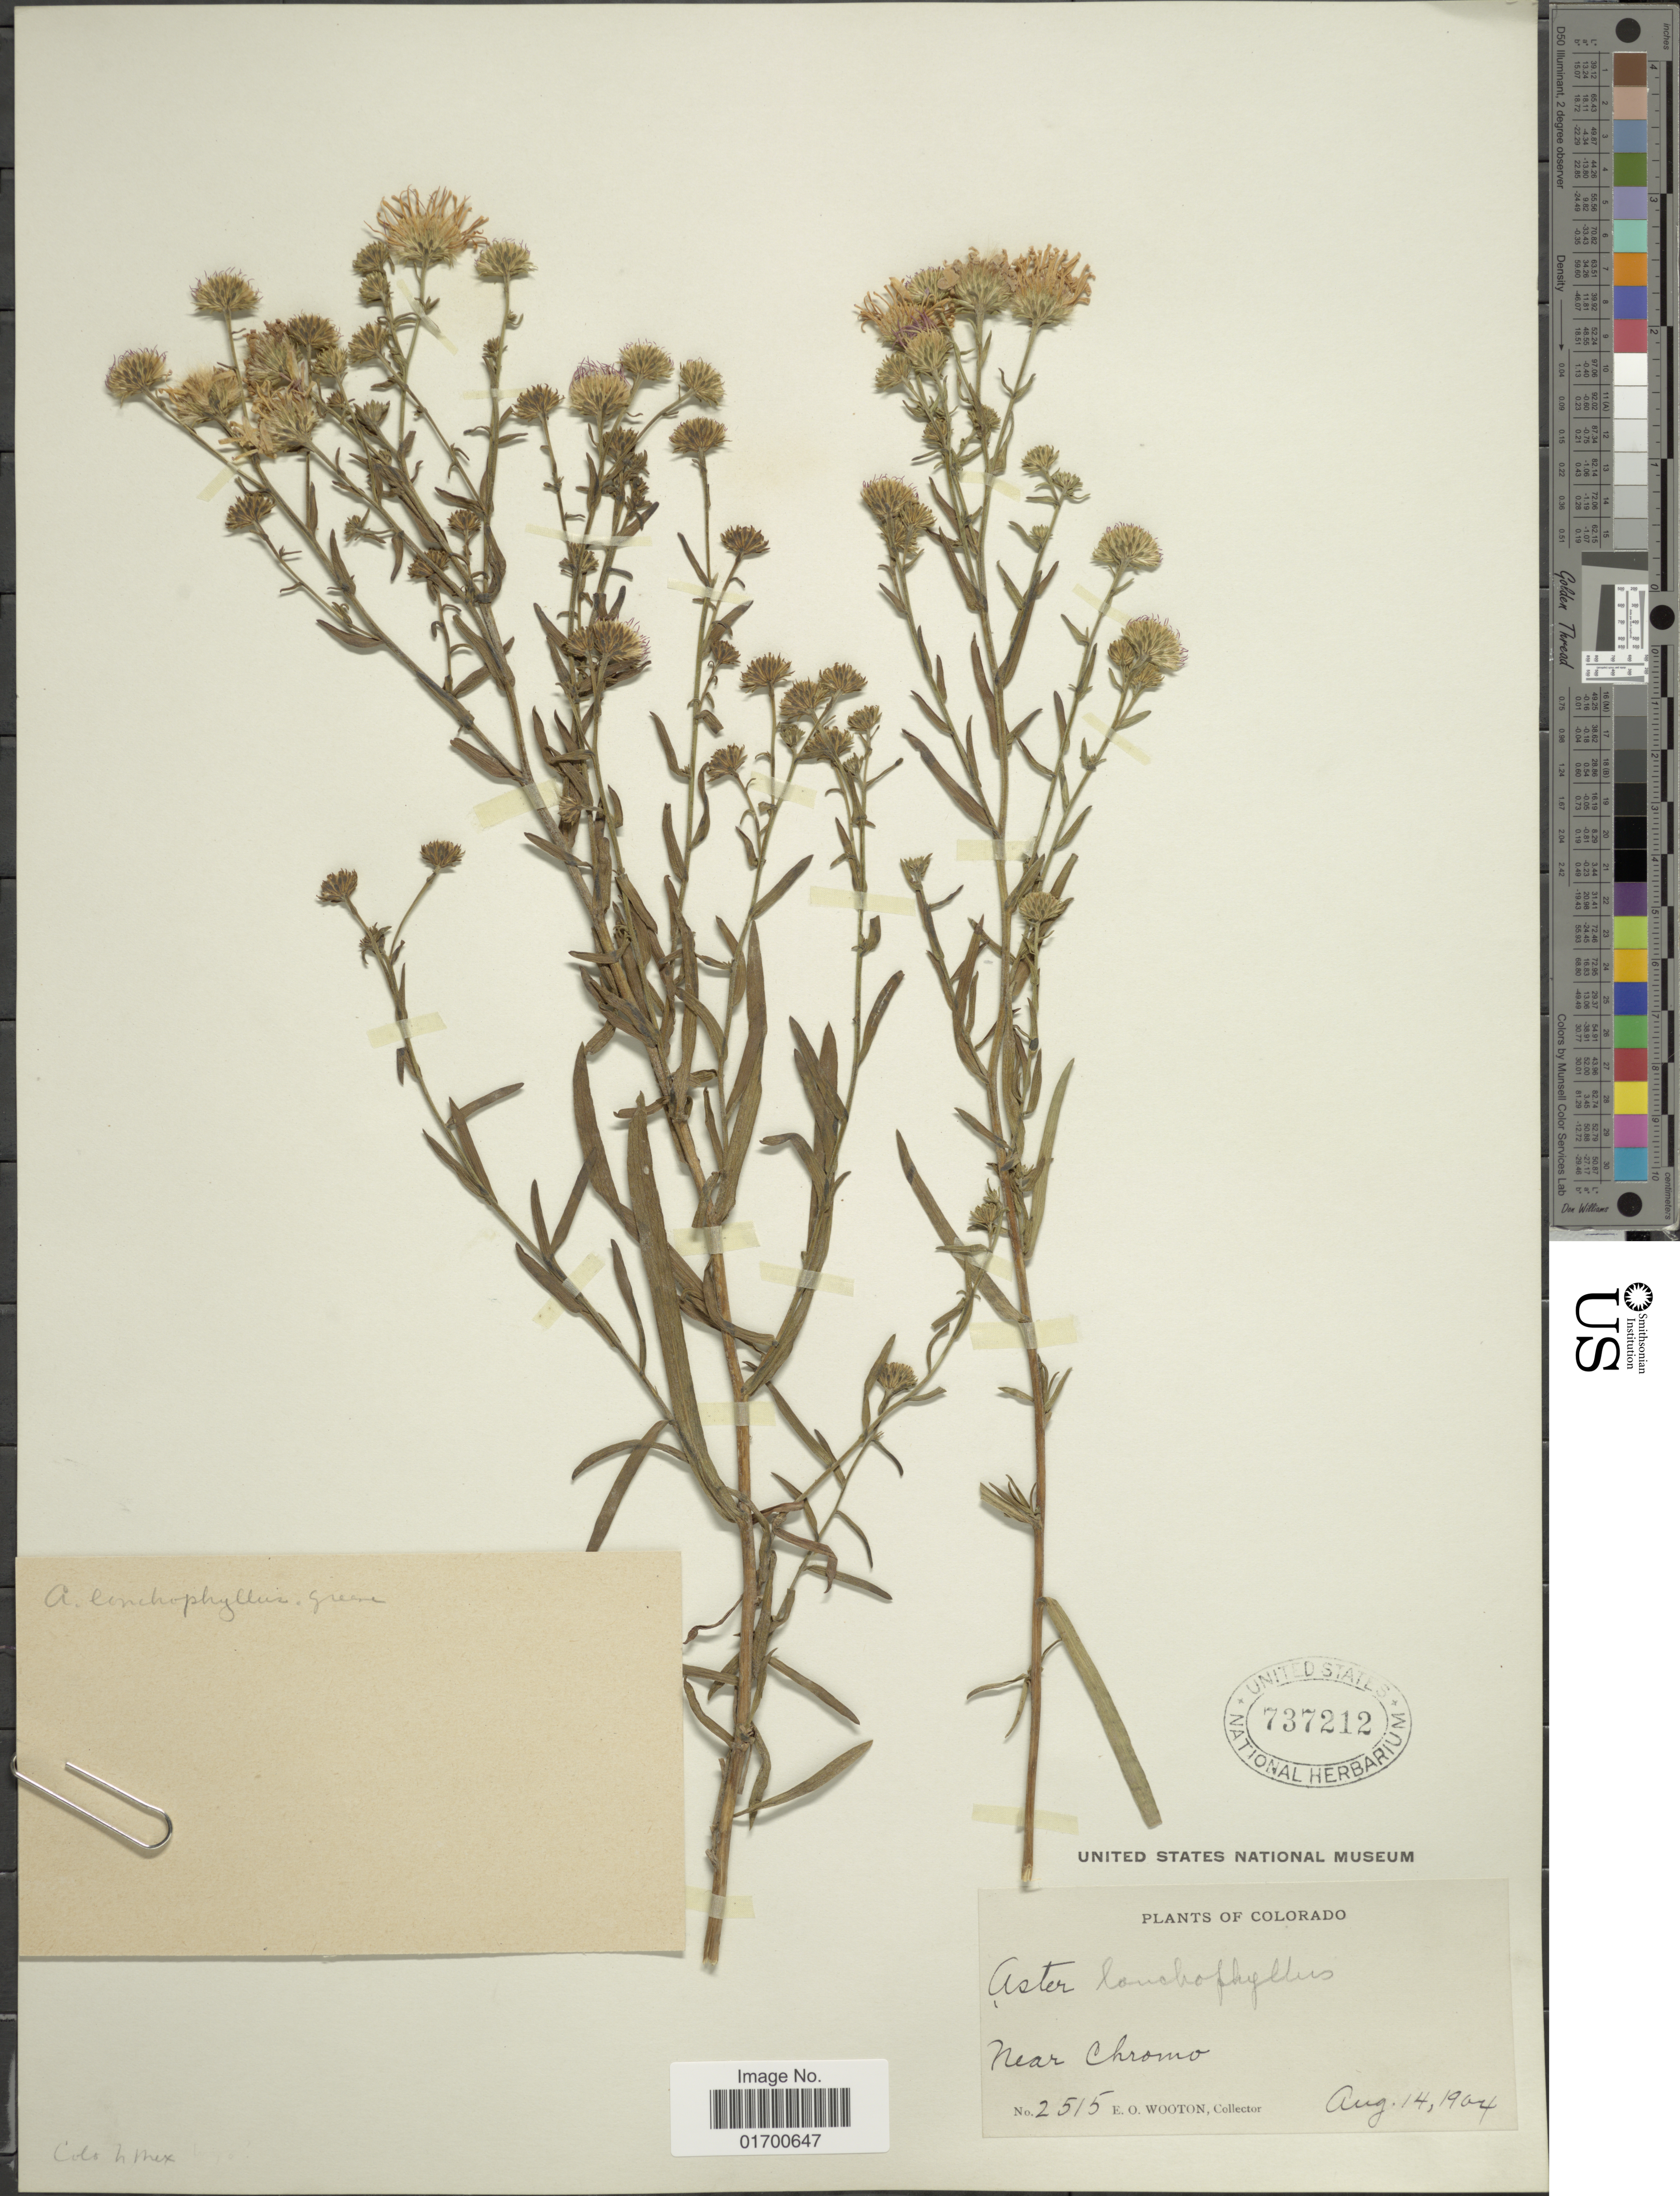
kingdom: Plantae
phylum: Tracheophyta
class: Magnoliopsida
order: Asterales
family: Asteraceae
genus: Symphyotrichum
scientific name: Symphyotrichum ascendens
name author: (Lindl.) G.L. Nesom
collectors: E. O. Wooton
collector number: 2515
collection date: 1904-08-14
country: United States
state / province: Colorado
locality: Near Chromo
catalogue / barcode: US 737212